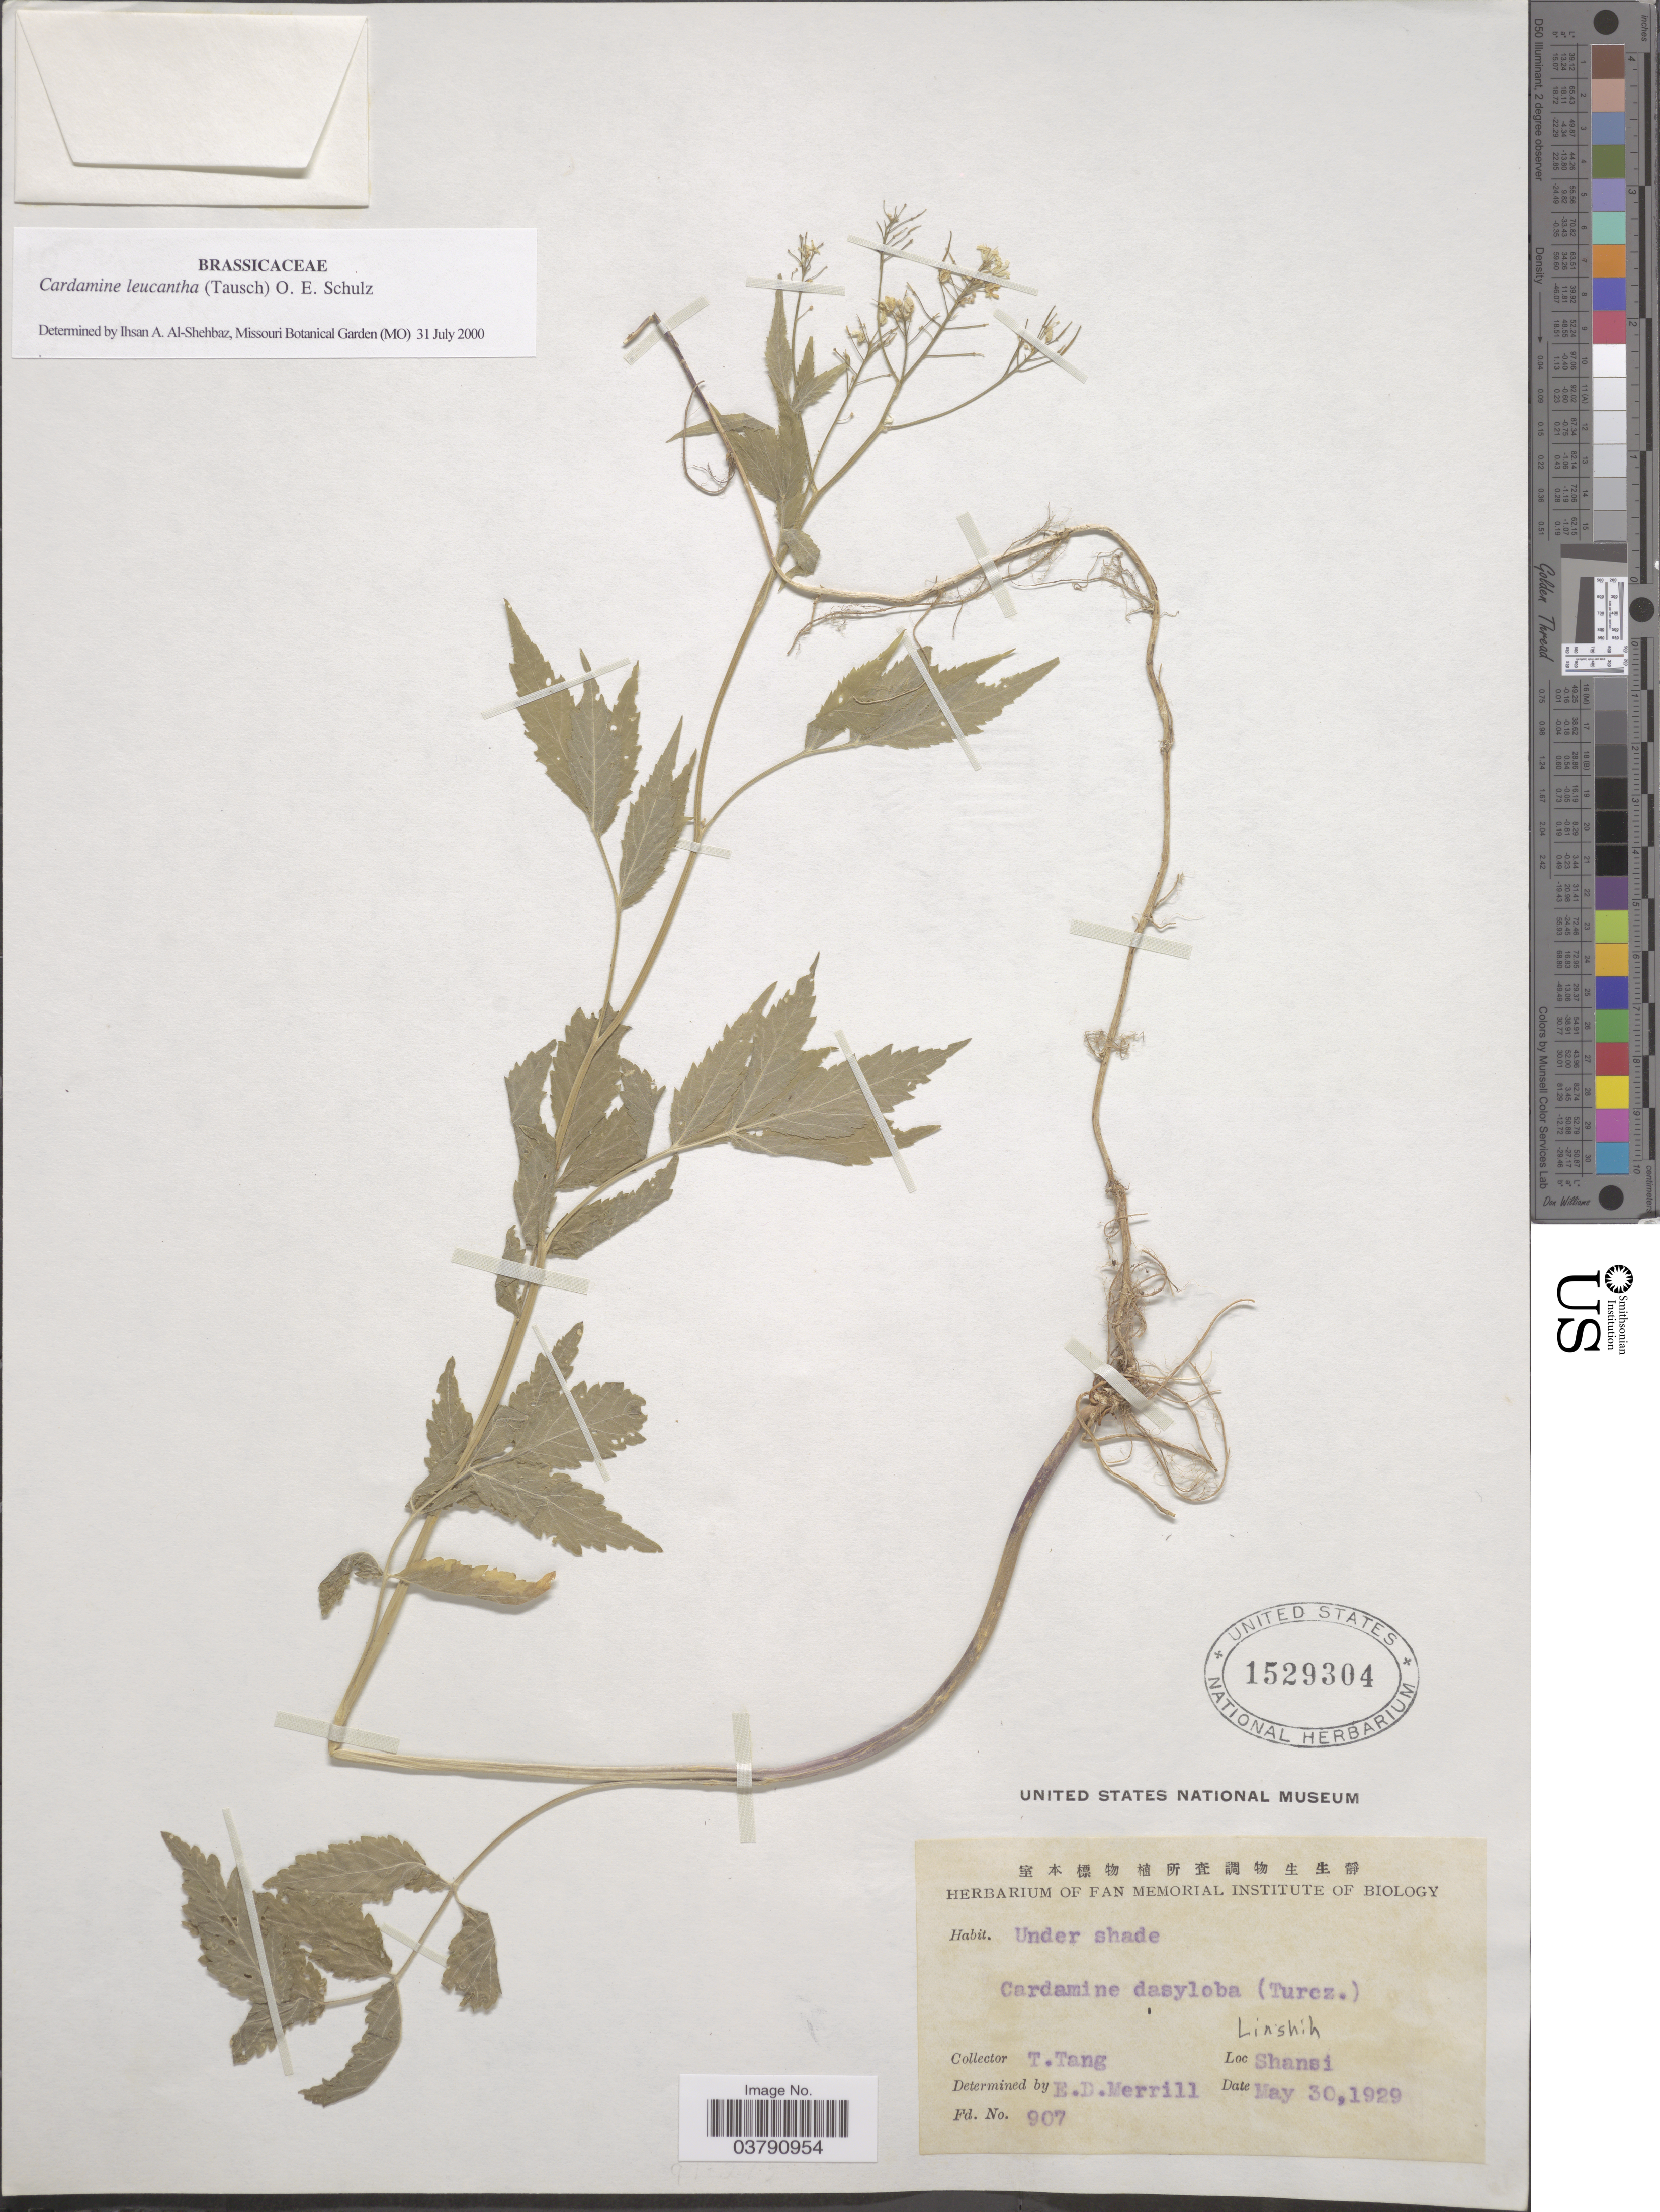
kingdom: Plantae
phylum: Tracheophyta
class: Magnoliopsida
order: Brassicales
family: Brassicaceae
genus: Cardamine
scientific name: Cardamine leucantha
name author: (Tausch) O.E. Schulz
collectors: T. Tang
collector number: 907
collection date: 1929-05-30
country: China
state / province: Shanxi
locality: Linshih.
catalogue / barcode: US 1529304